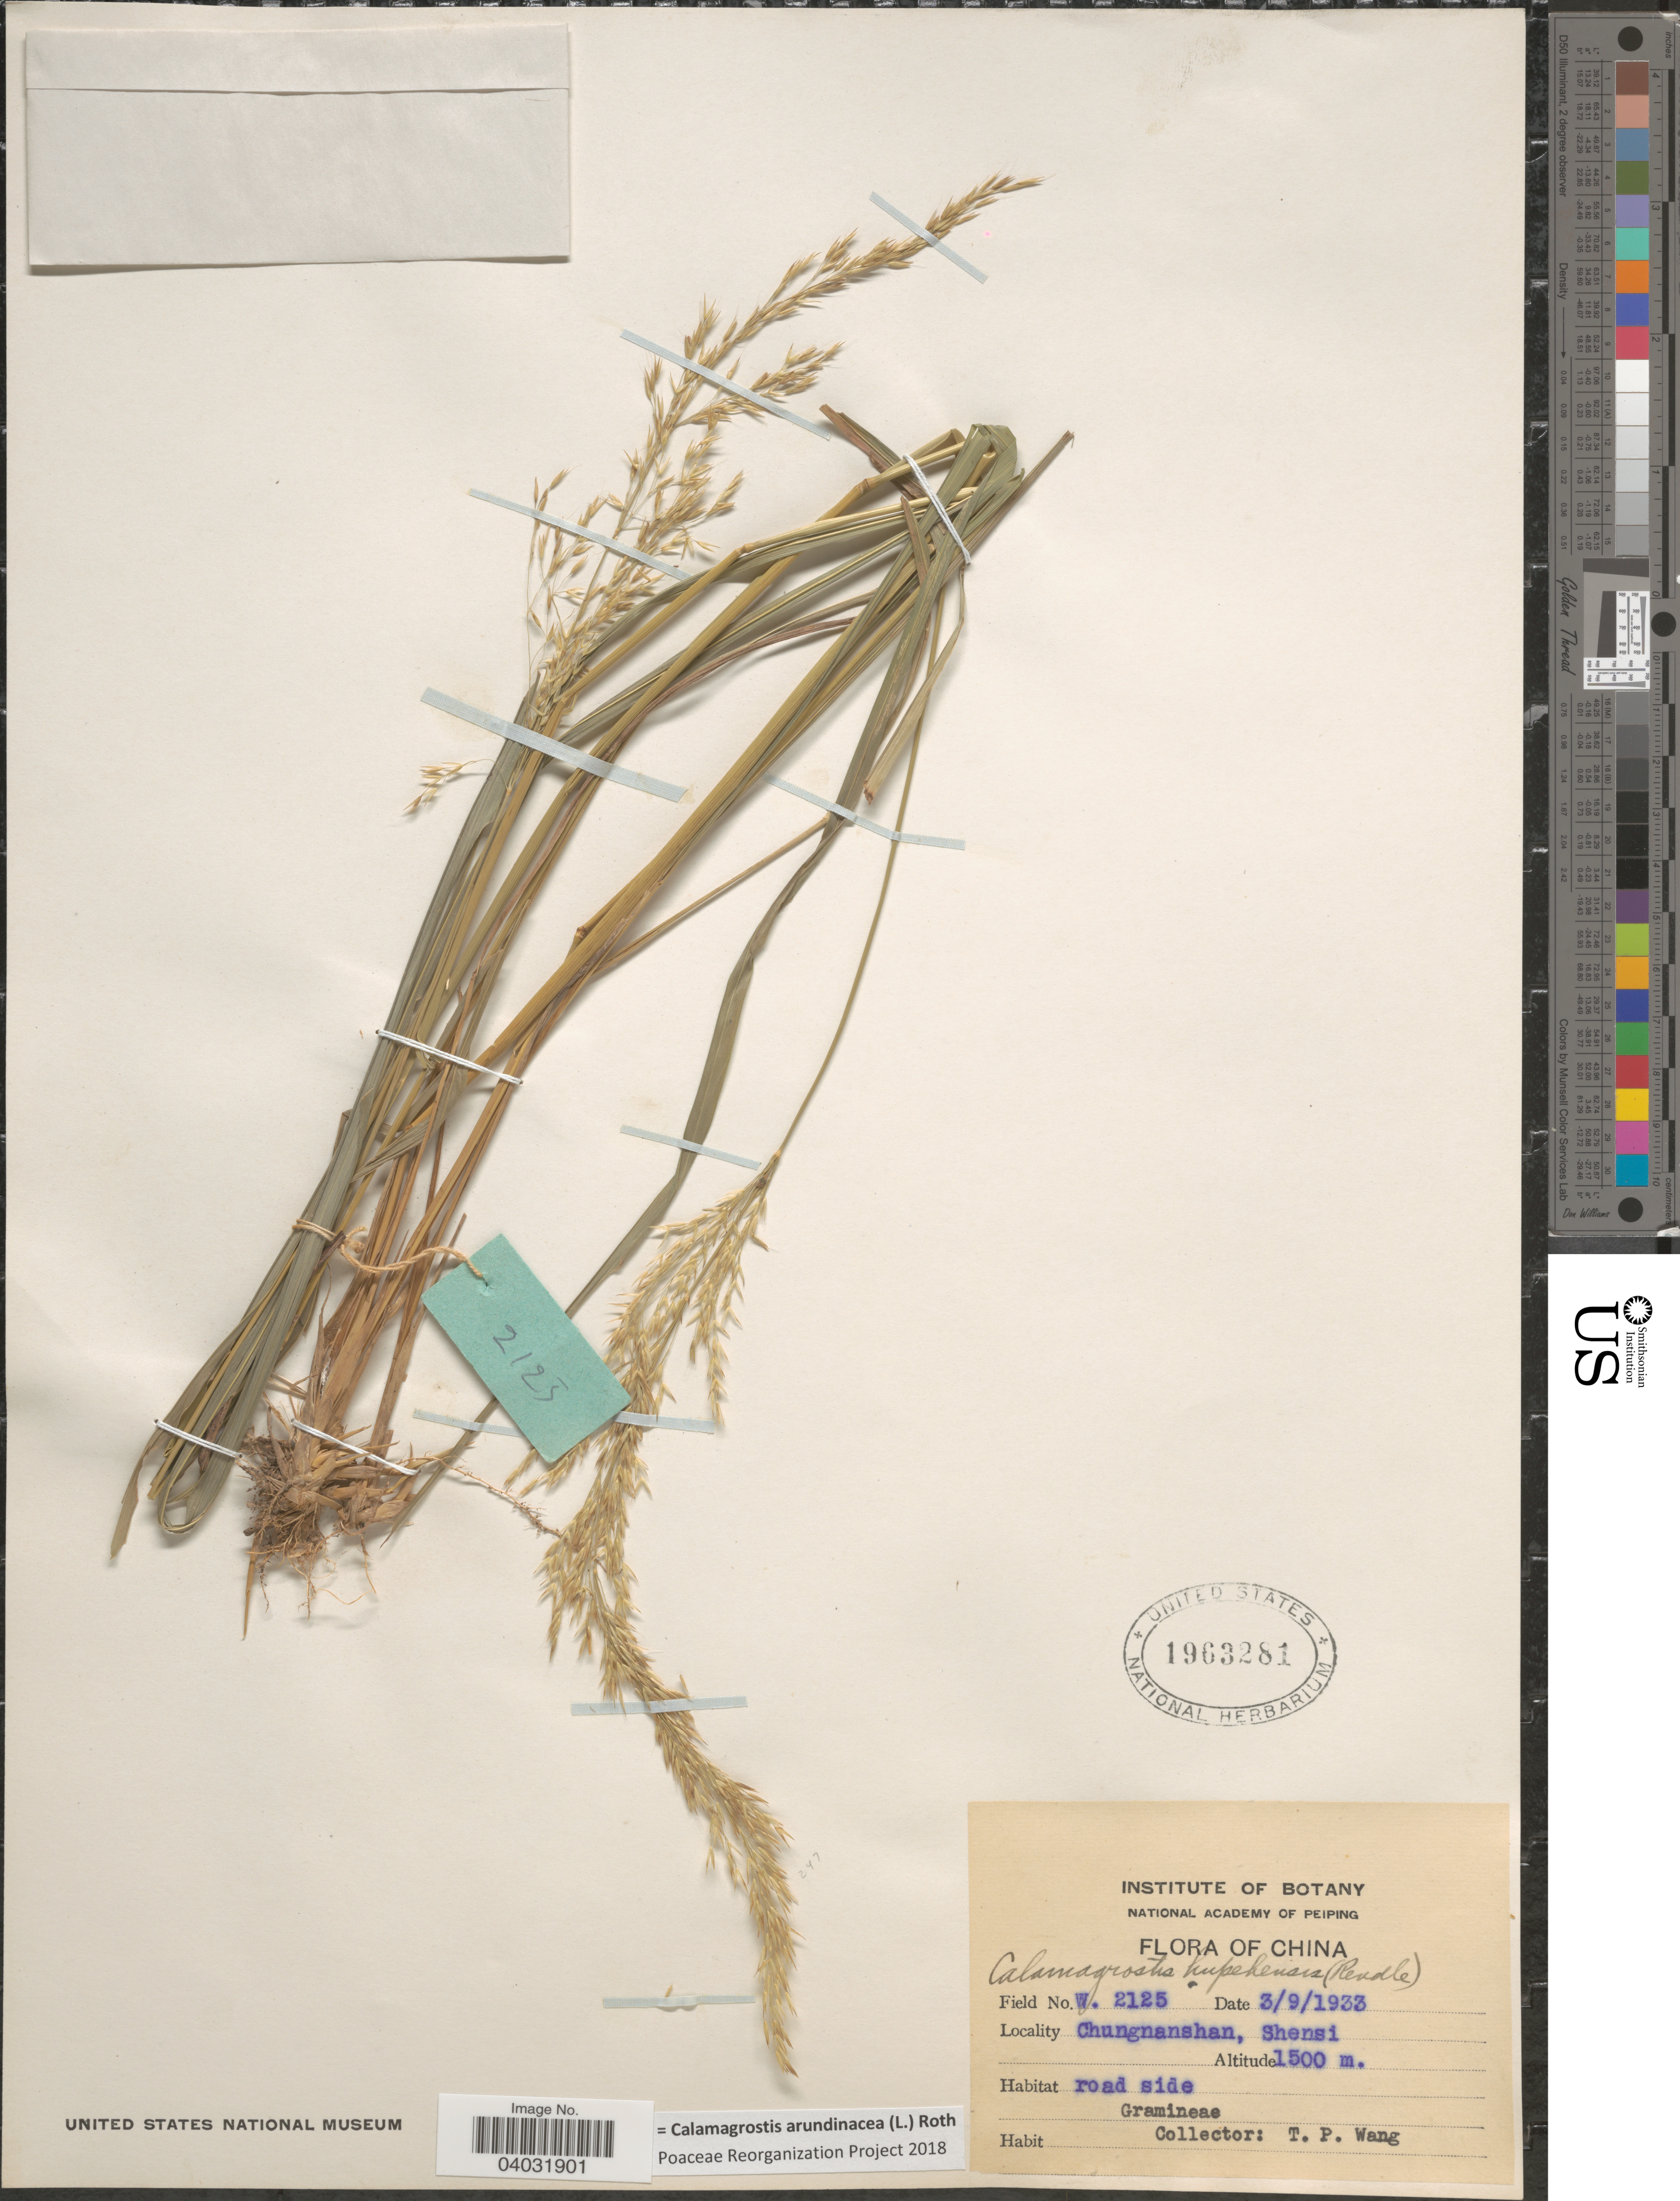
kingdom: Plantae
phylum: Tracheophyta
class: Liliopsida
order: Poales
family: Poaceae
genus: Calamagrostis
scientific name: Calamagrostis arundinacea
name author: (L.) Roth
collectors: T. Wang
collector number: W.2125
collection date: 1933-09-03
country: China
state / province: Shaanxi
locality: Chungnanshan, Shensi.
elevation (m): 1500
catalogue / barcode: US 1963281